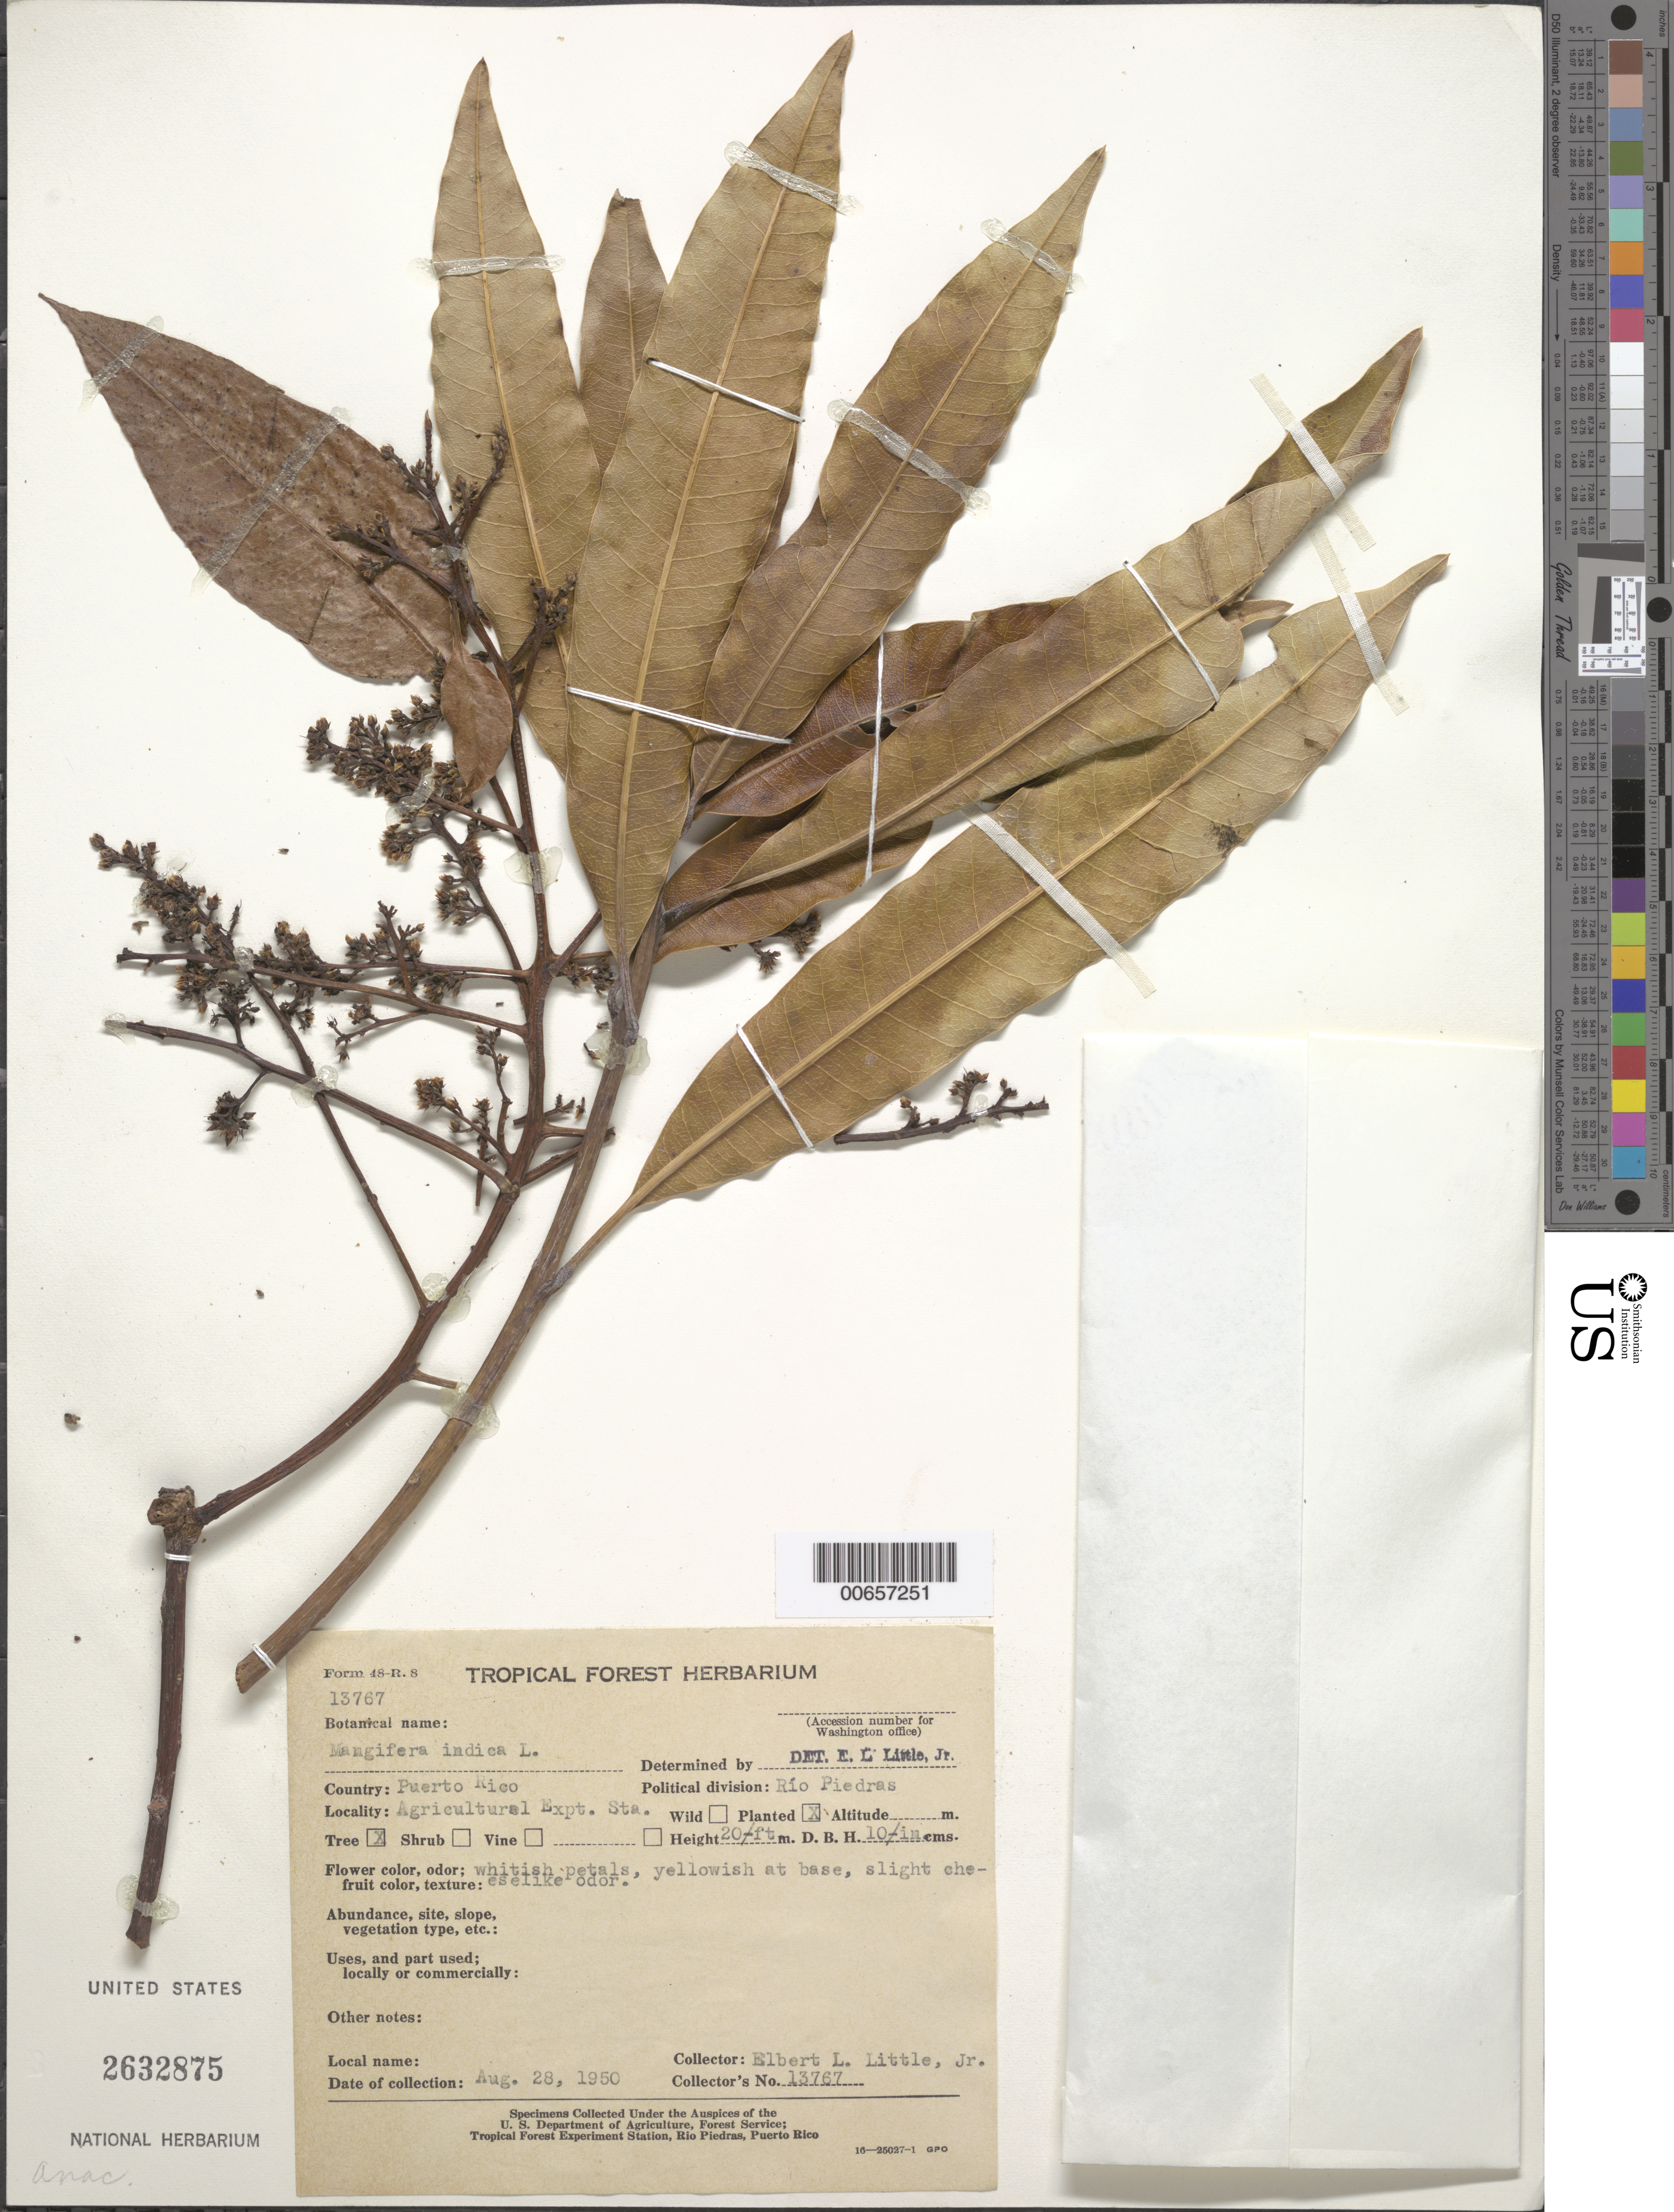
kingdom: Plantae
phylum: Tracheophyta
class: Magnoliopsida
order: Sapindales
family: Anacardiaceae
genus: Mangifera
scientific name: Mangifera indica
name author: L.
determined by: Little, Elbert L., Jr., (FSSR), United States Department of Agriculture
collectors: E. L. Little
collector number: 13767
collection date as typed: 28 Aug 1950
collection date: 1950-08-28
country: Puerto Rico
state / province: San Juan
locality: Agric. Exp. Station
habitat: Planted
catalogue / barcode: US 2632875